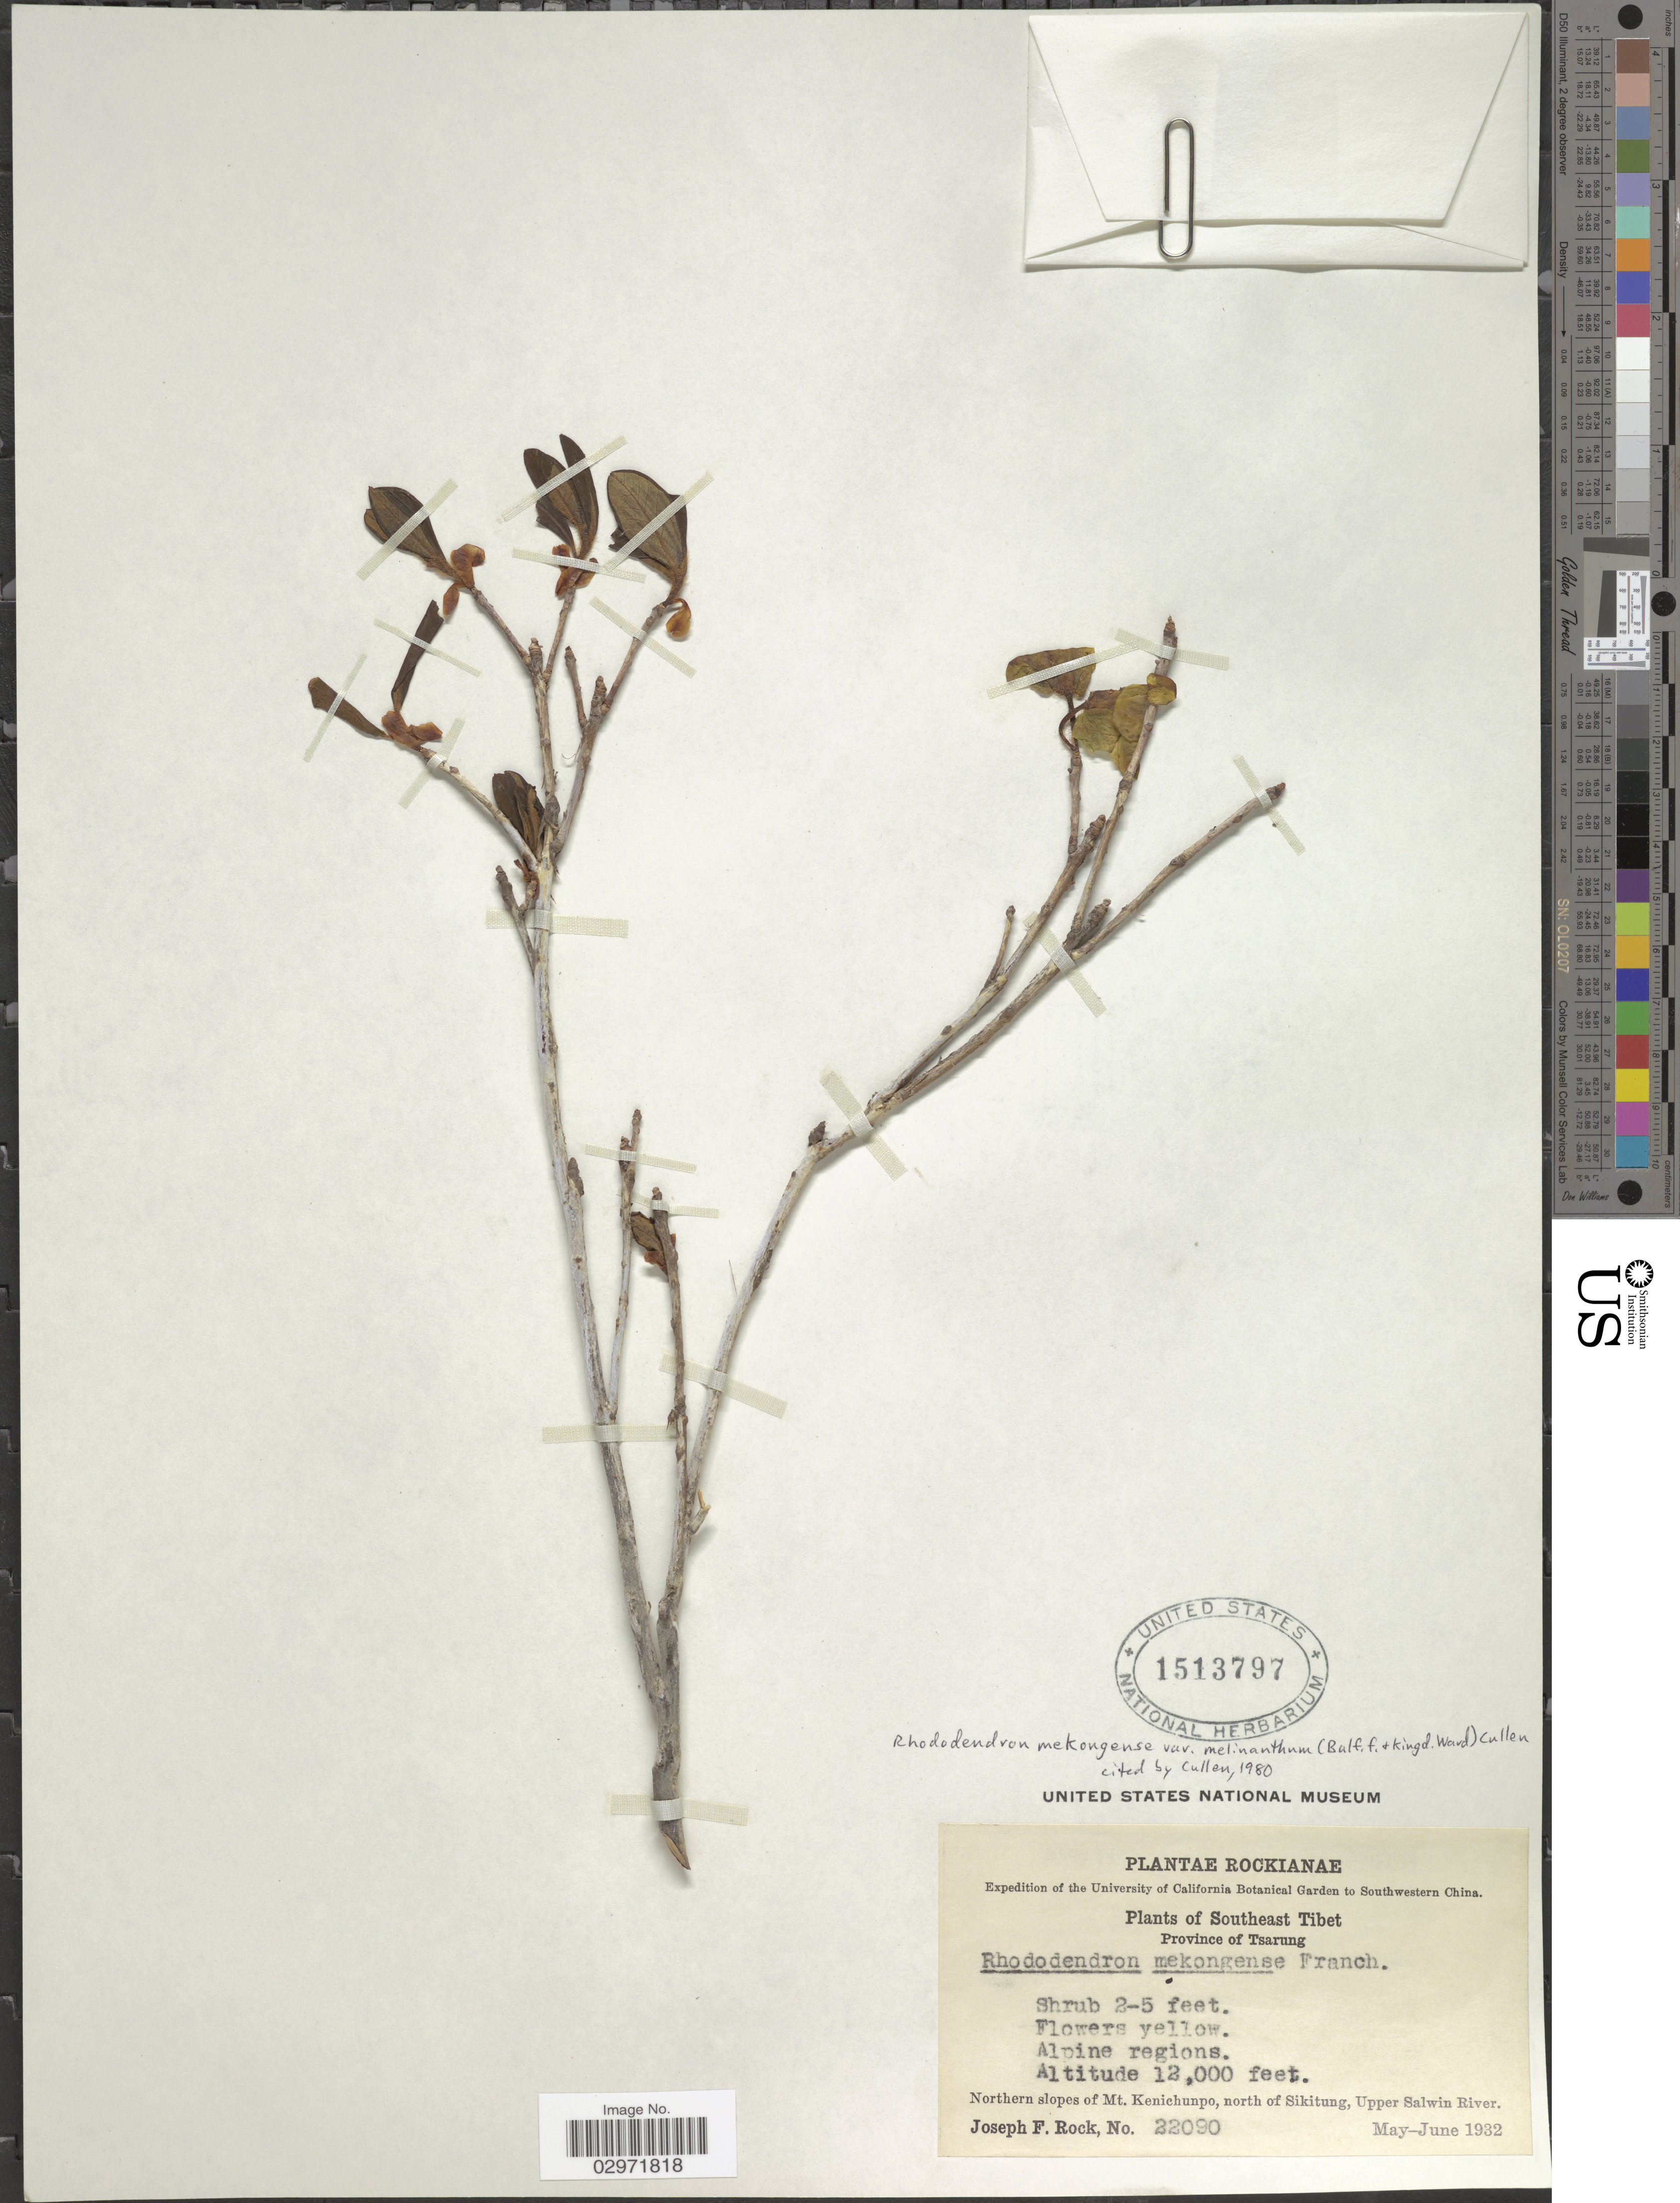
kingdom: Plantae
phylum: Tracheophyta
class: Magnoliopsida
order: Ericales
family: Ericaceae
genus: Rhododendron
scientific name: Rhododendron mekongense var. melinanthum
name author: (Balf. f. & Kingdon-Ward) Cullen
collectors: J. F. Rock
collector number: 22090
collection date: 1932-05/1932-06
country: China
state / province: Xizang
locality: Southwestern China. Southeast Tibet. Province of Tsarung. Alpine regions. Northern slopes of Mt. Kenichunpo, north of Sikitung, Upper Salwin River.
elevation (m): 3658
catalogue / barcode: US 1513797